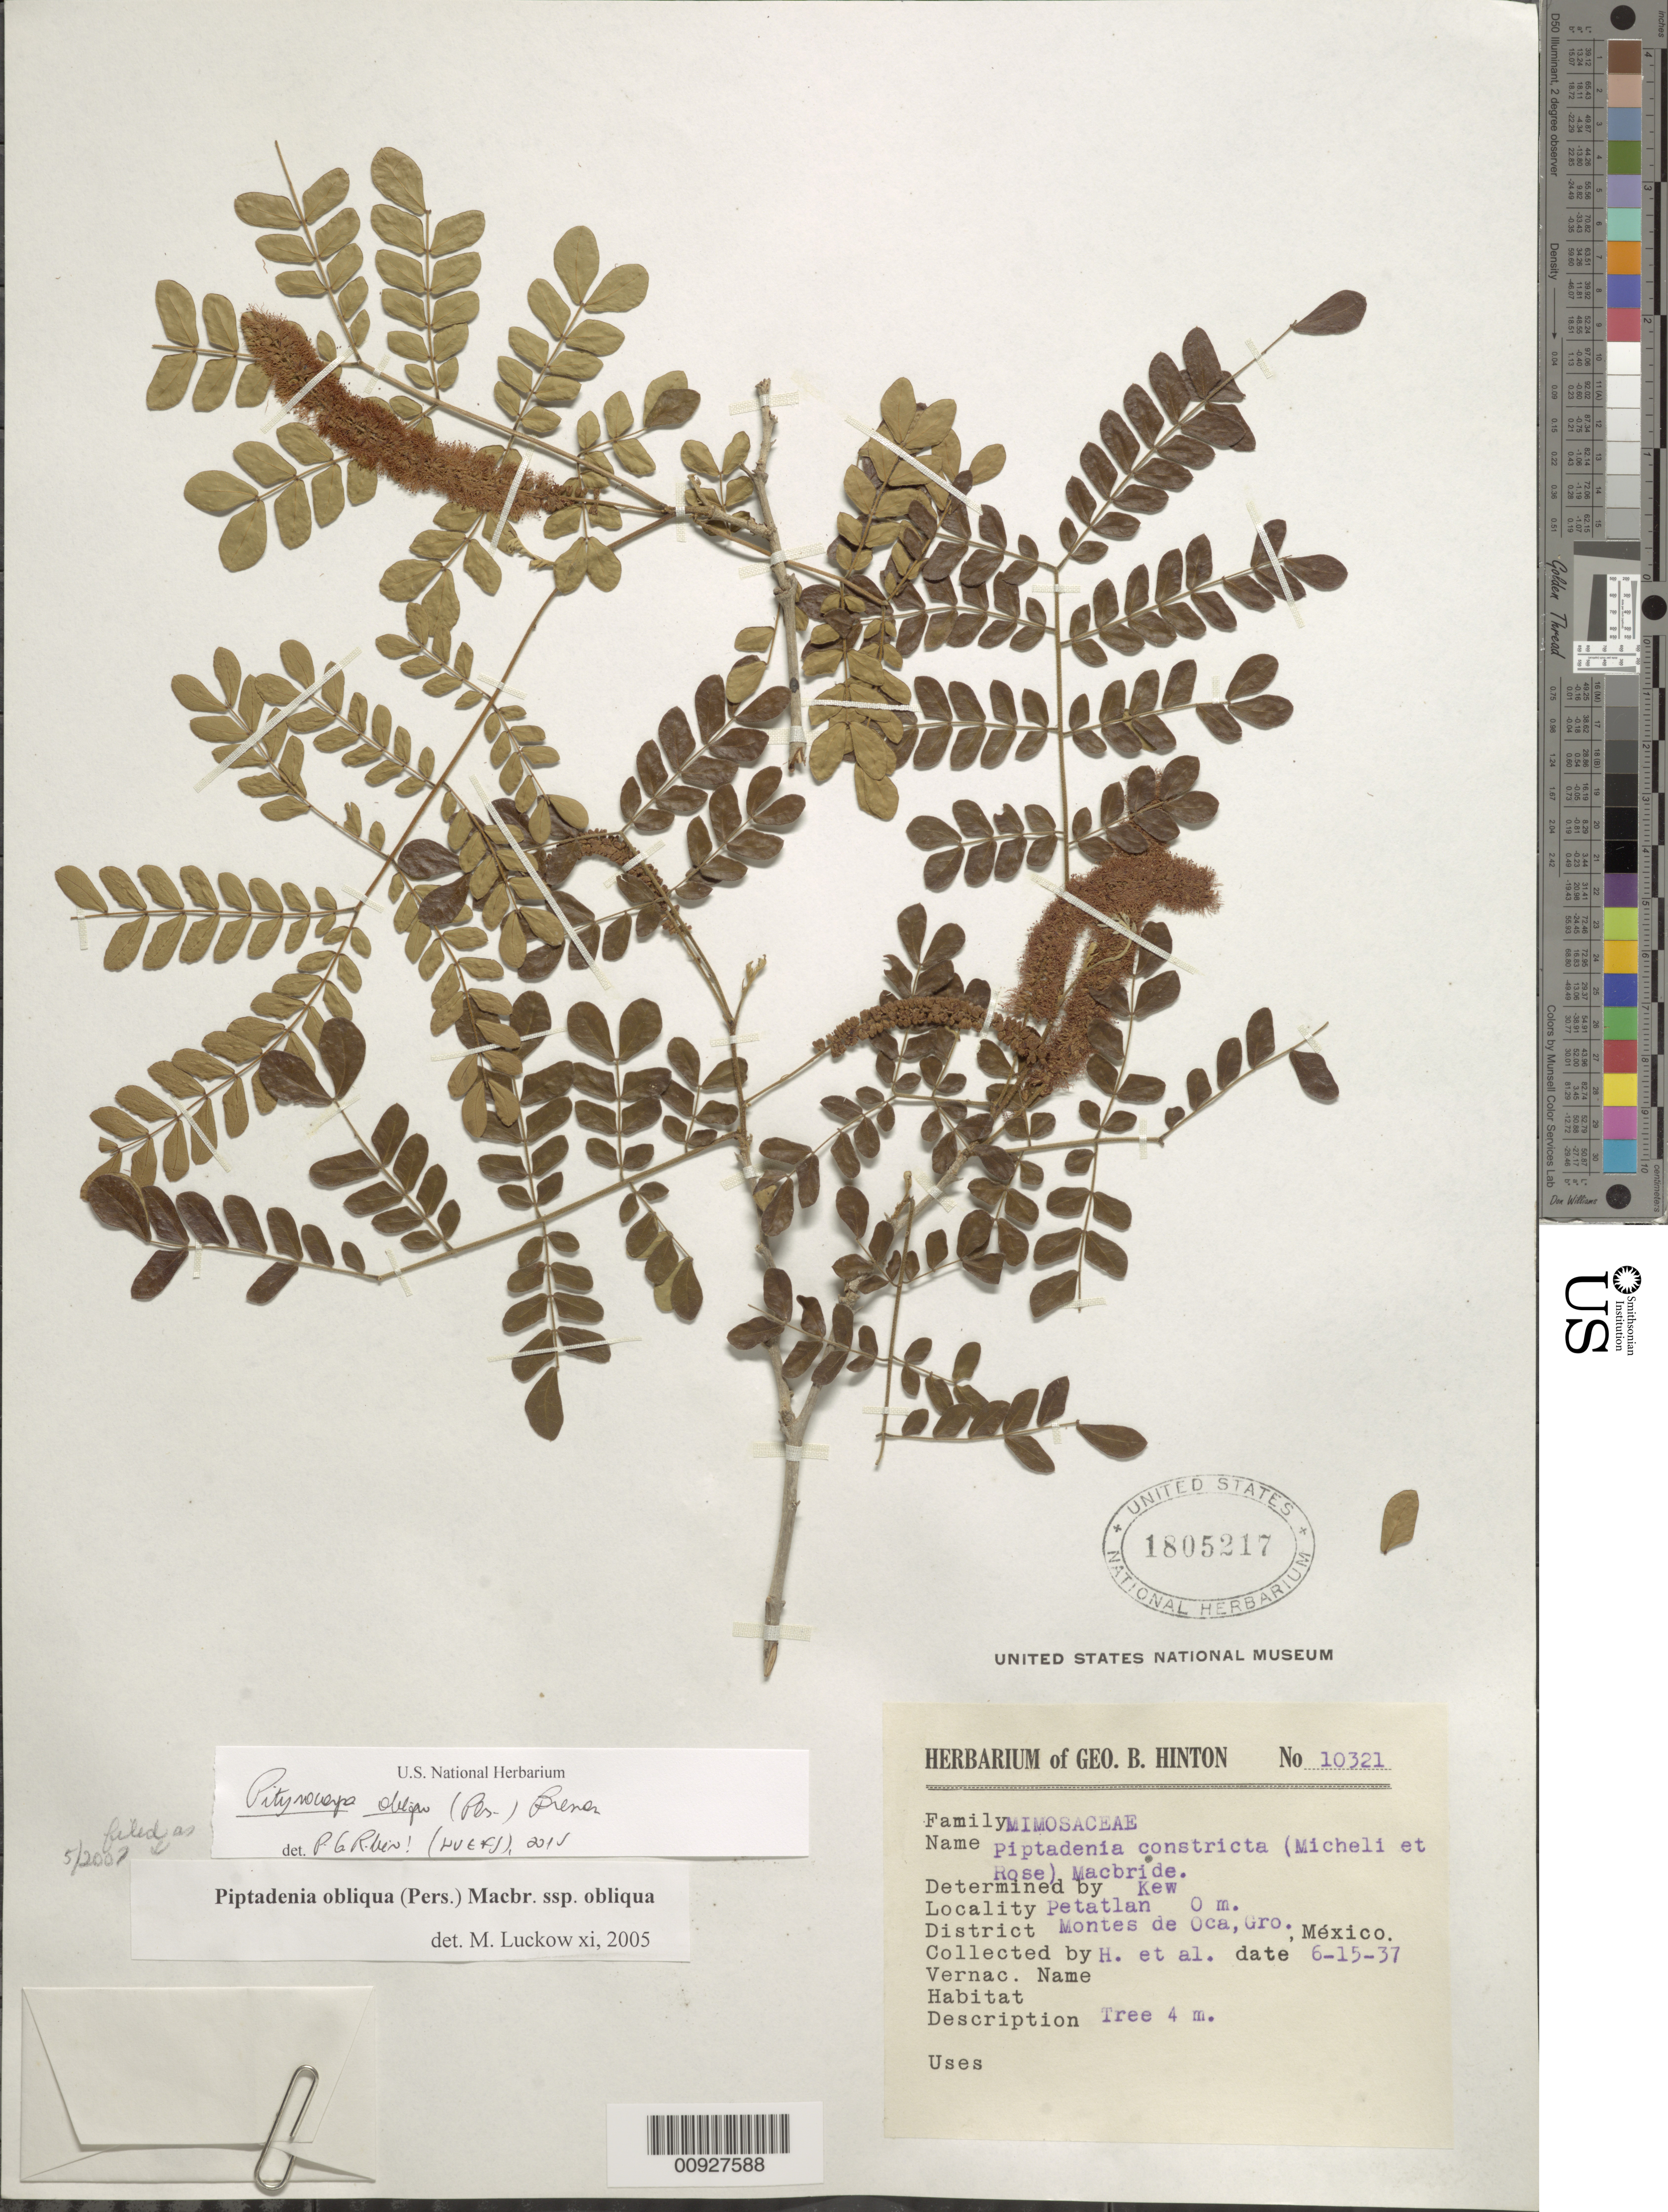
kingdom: Plantae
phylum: Tracheophyta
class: Magnoliopsida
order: Fabales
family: Fabaceae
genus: Pityrocarpa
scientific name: Pityrocarpa obliqua subsp. obliqua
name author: (Pers.) Brenan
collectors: G. B. Hinton & et al.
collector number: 10321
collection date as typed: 15 Jun 1937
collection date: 1937-06-15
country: Mexico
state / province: Guerrero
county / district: Montes de Oca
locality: Petatlán, District Montes de Oca, Guerrero.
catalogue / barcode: US 1805217